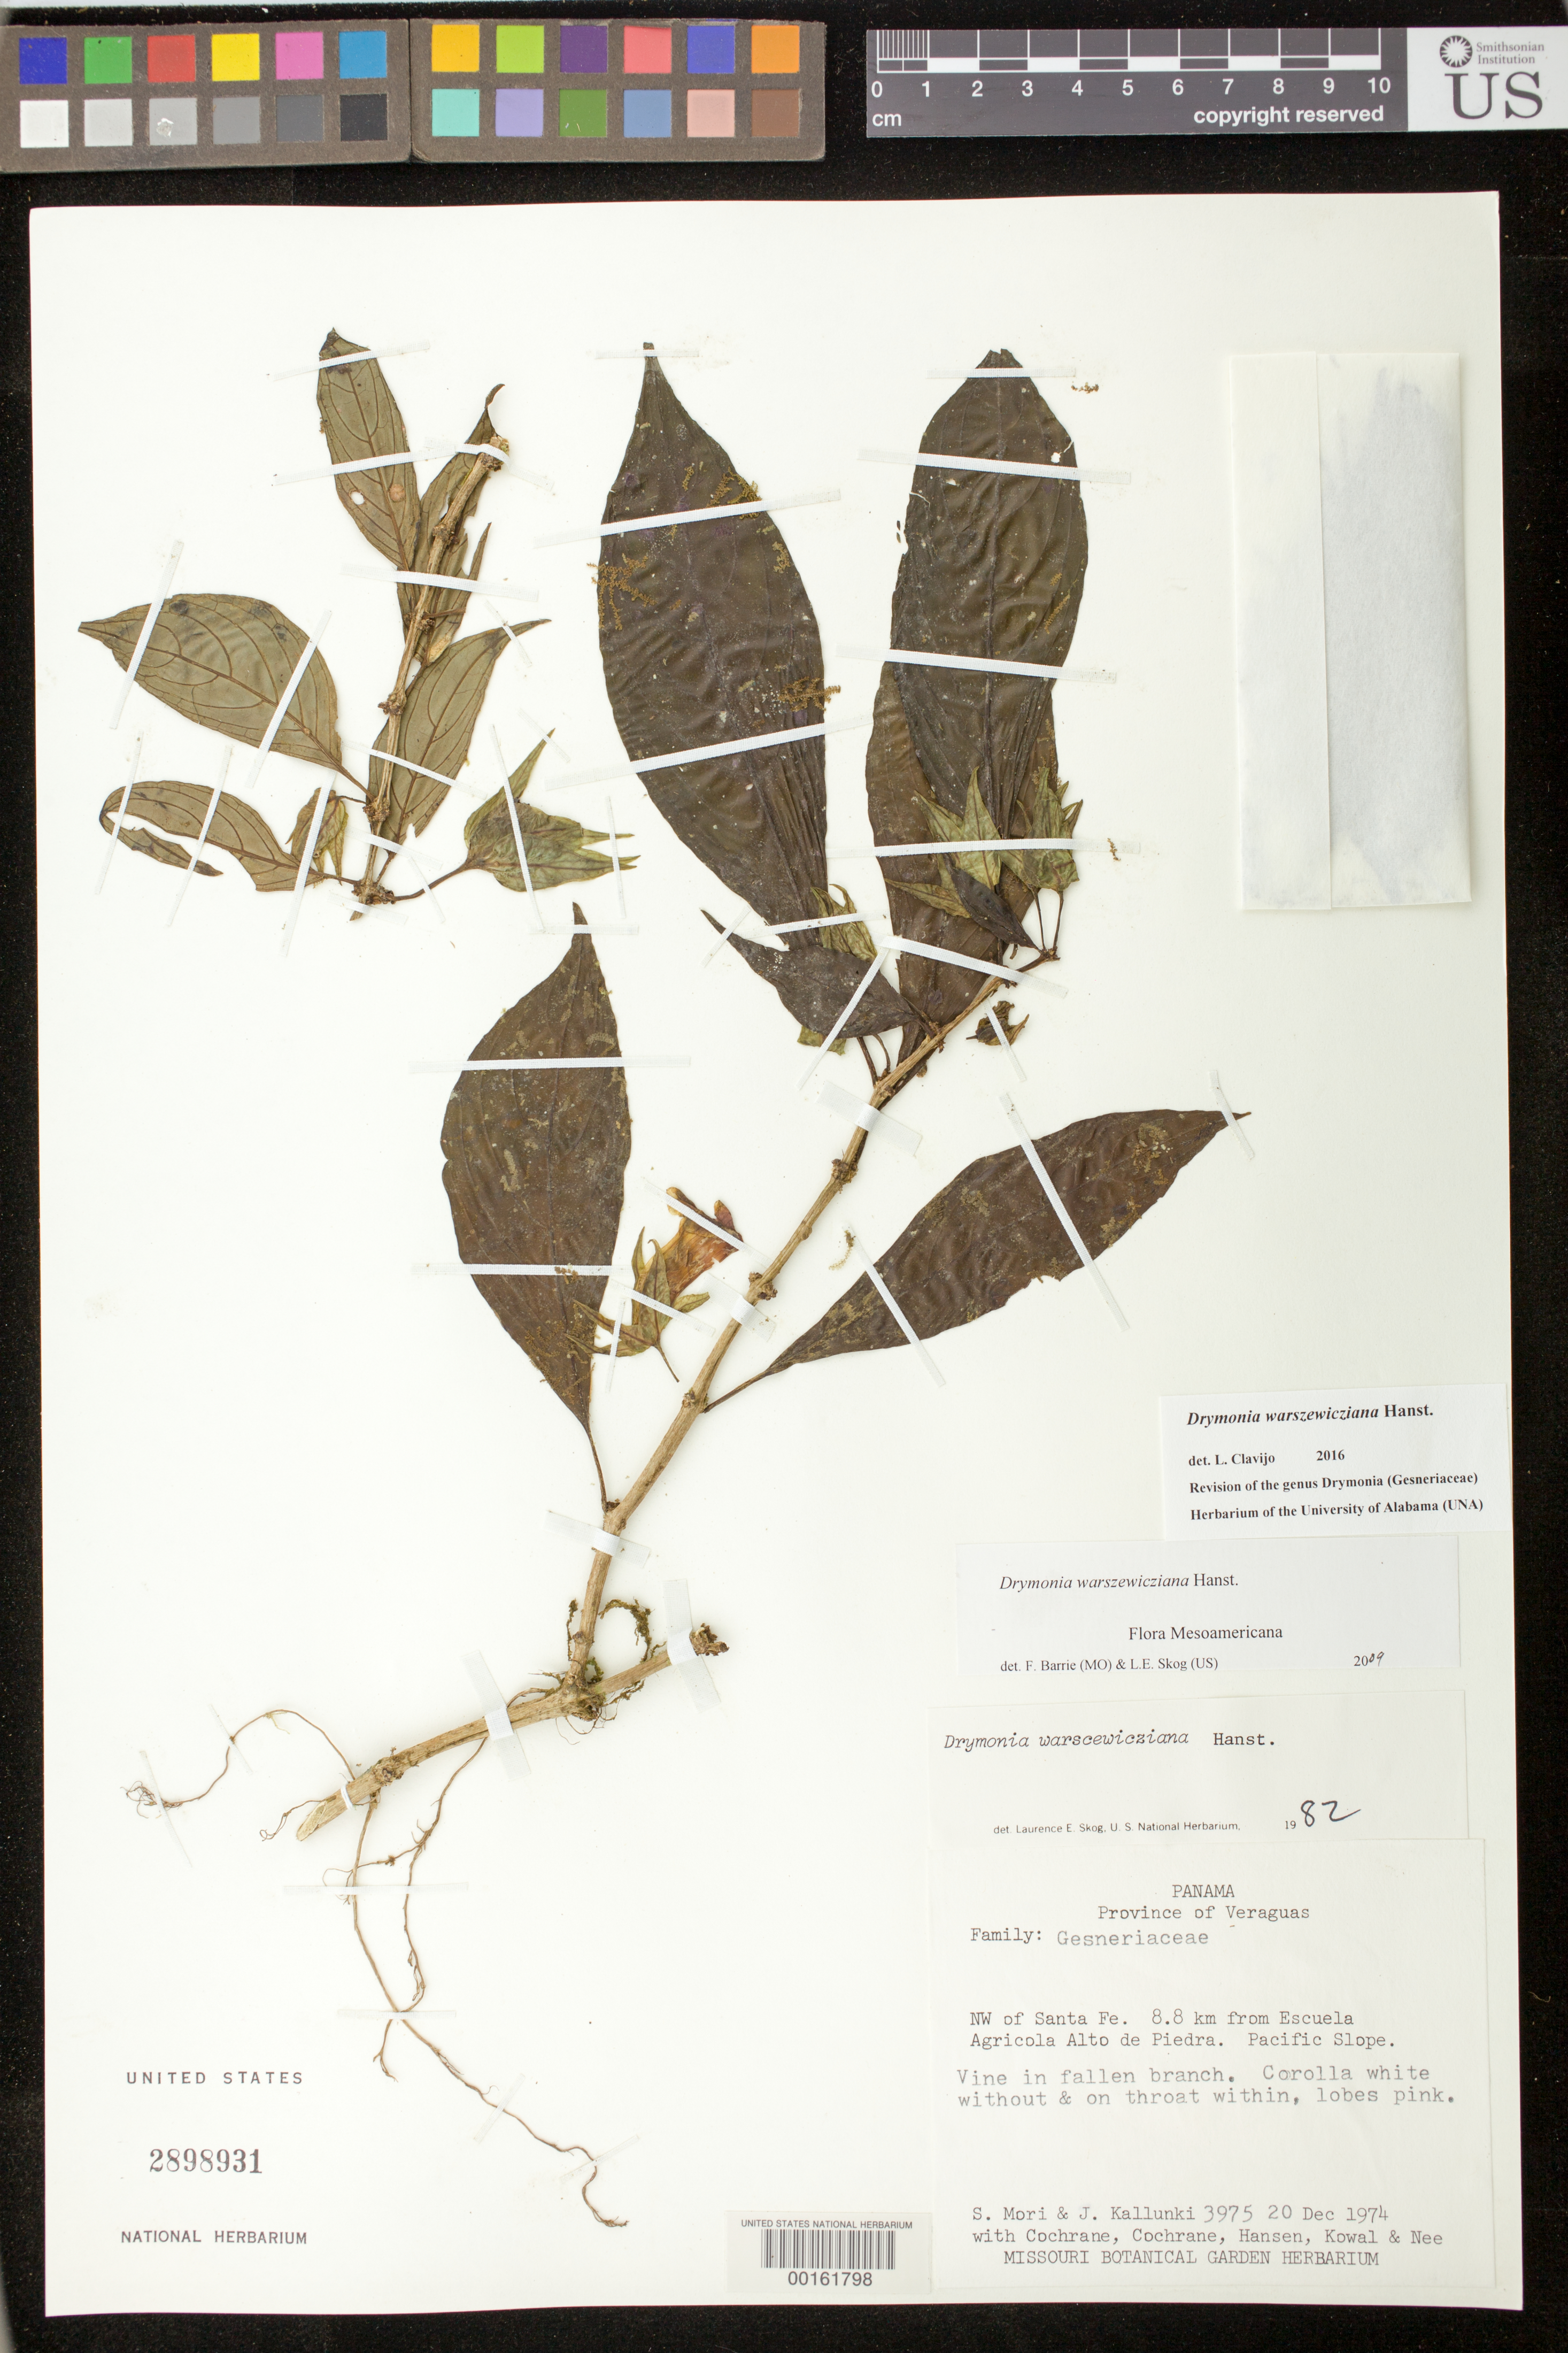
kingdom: Plantae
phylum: Tracheophyta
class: Magnoliopsida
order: Lamiales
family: Gesneriaceae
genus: Drymonia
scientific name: Drymonia warszewicziana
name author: Hanst.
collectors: S. Mori & J. Kallunki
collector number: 3975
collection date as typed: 20 Dec 1974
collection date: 1974-12-20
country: Panama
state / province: Veraguas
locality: NW of Santa Fe, 8.8 km from Escuela Agricola Alto de Piedra, Pacific slope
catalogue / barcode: US 2898931